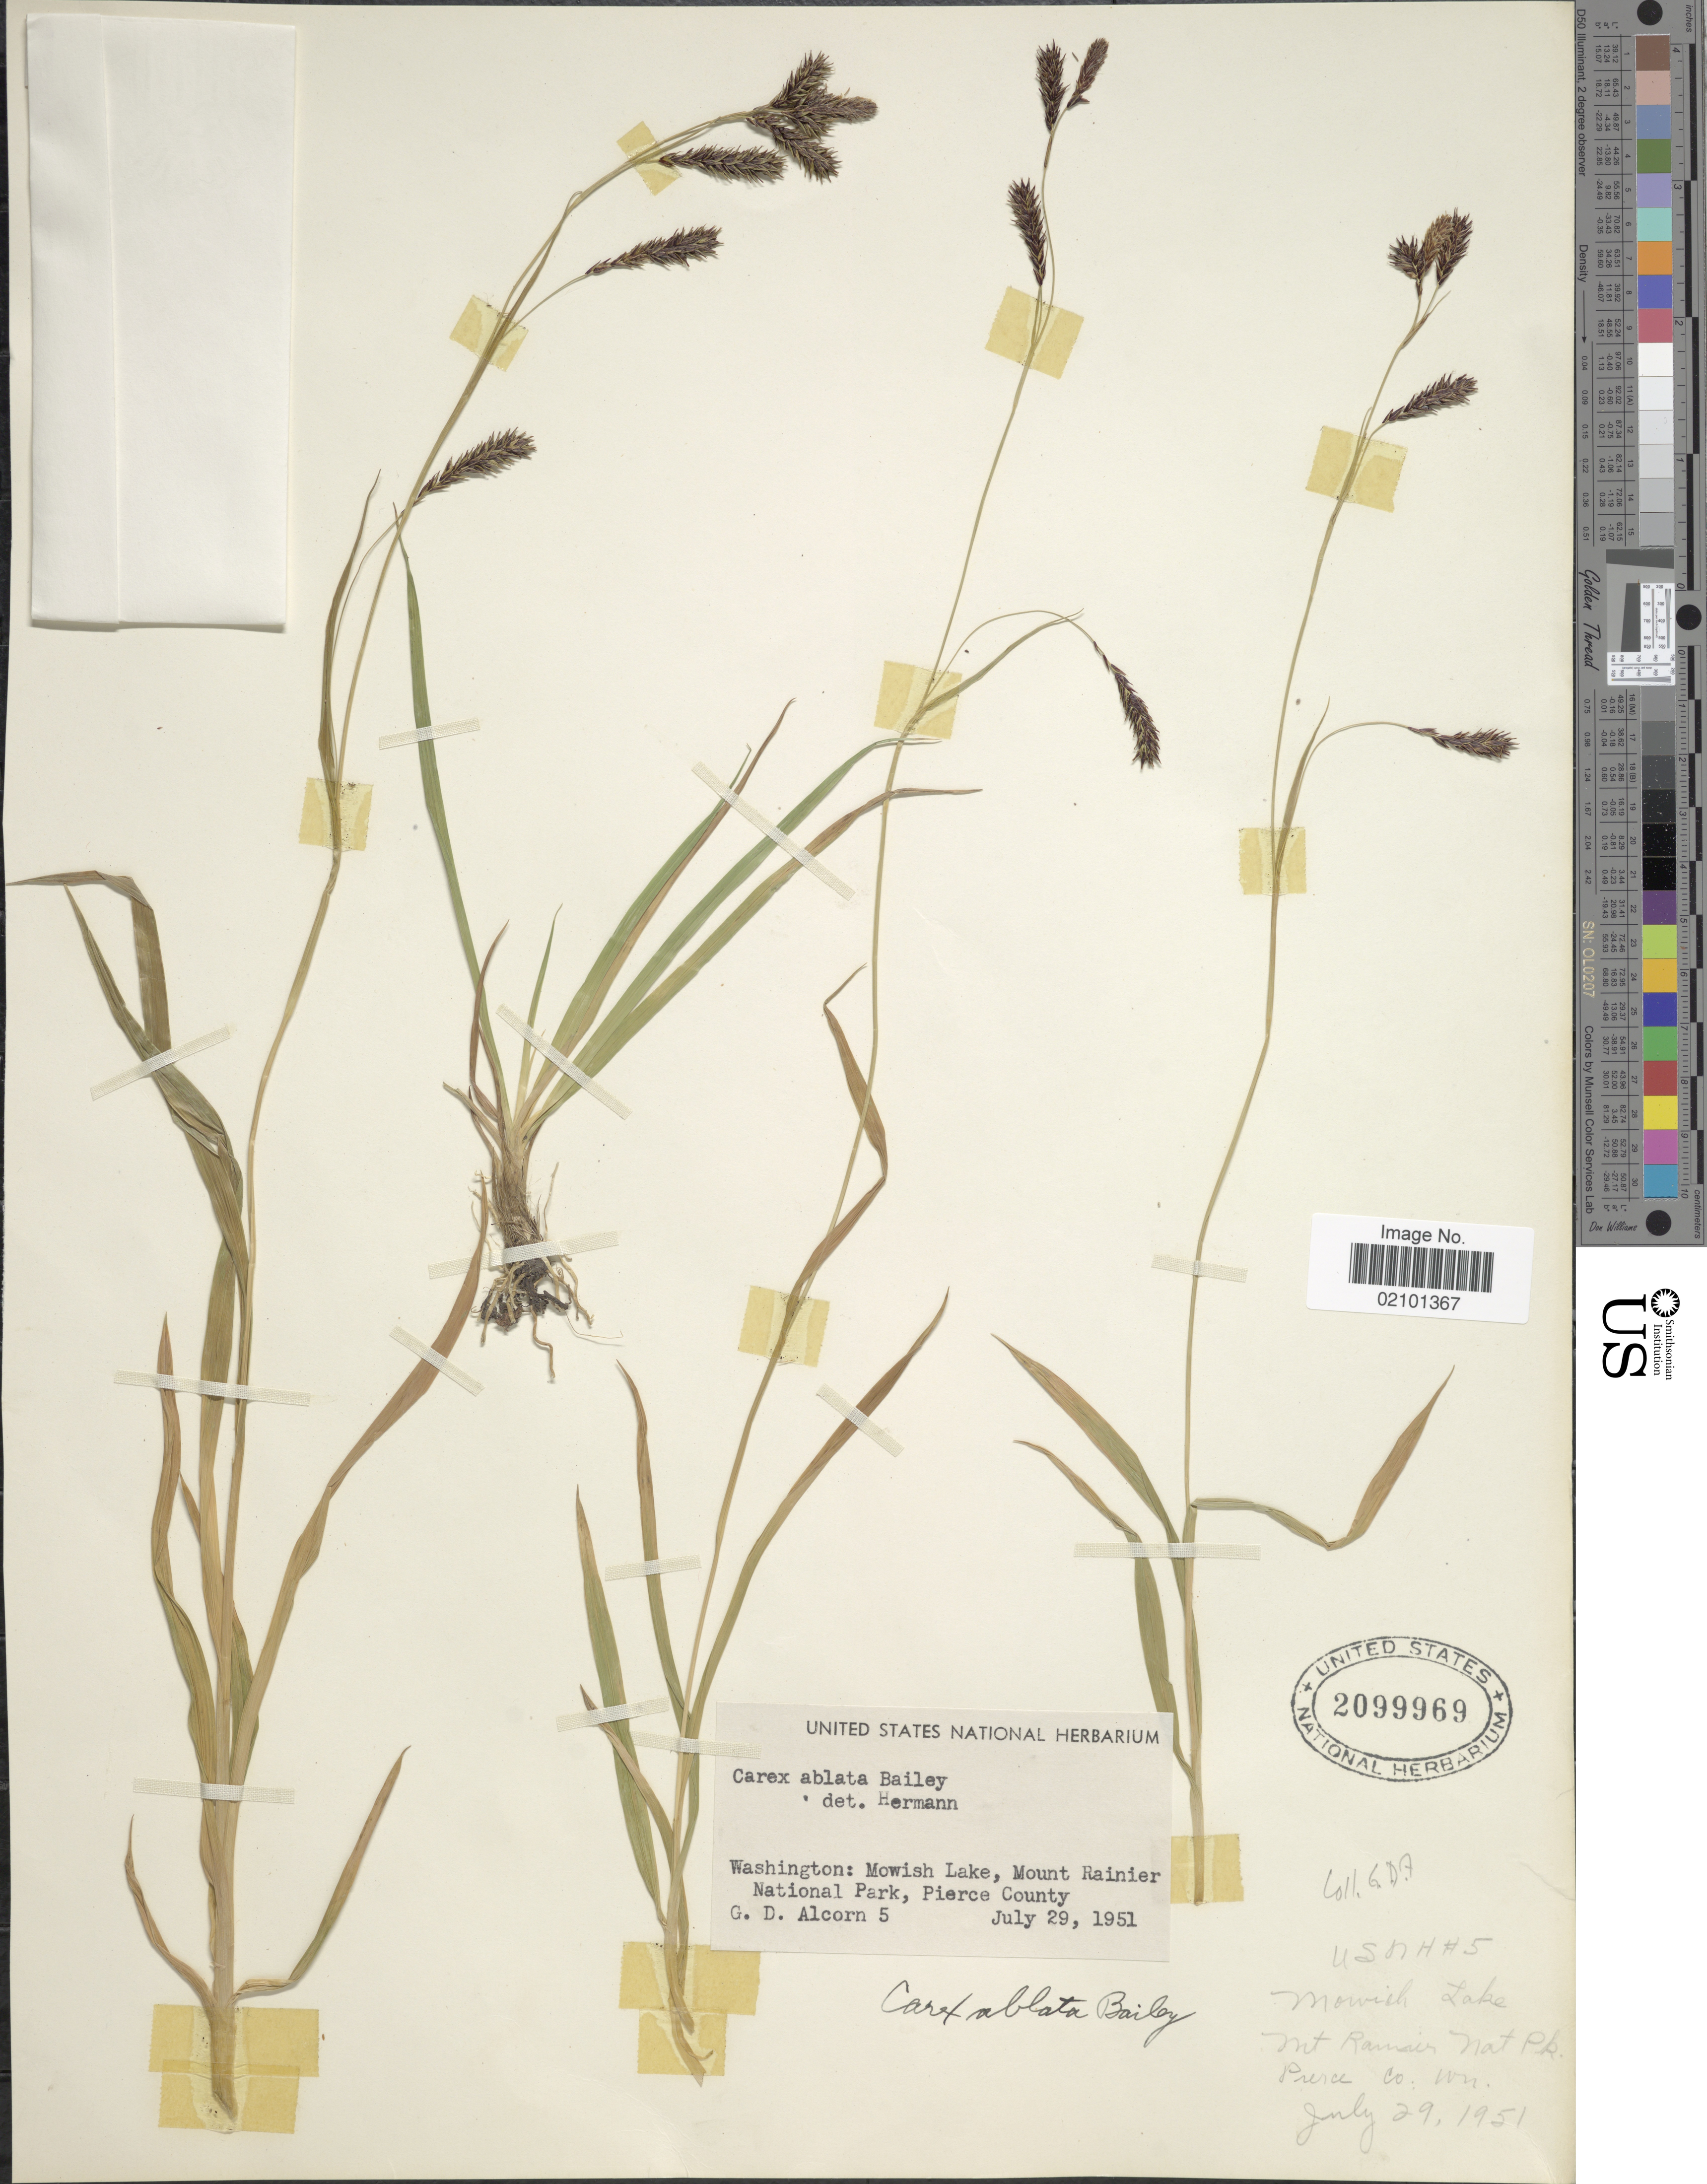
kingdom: Plantae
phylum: Tracheophyta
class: Liliopsida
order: Poales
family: Cyperaceae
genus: Carex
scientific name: Carex ablata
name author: L.H. Bailey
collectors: G. Alcorn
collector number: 5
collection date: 1951-07-29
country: United States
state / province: Washington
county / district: Pierce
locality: Mowish Lake, Mount Rainier National Park, Pierce County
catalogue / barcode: US 2099969